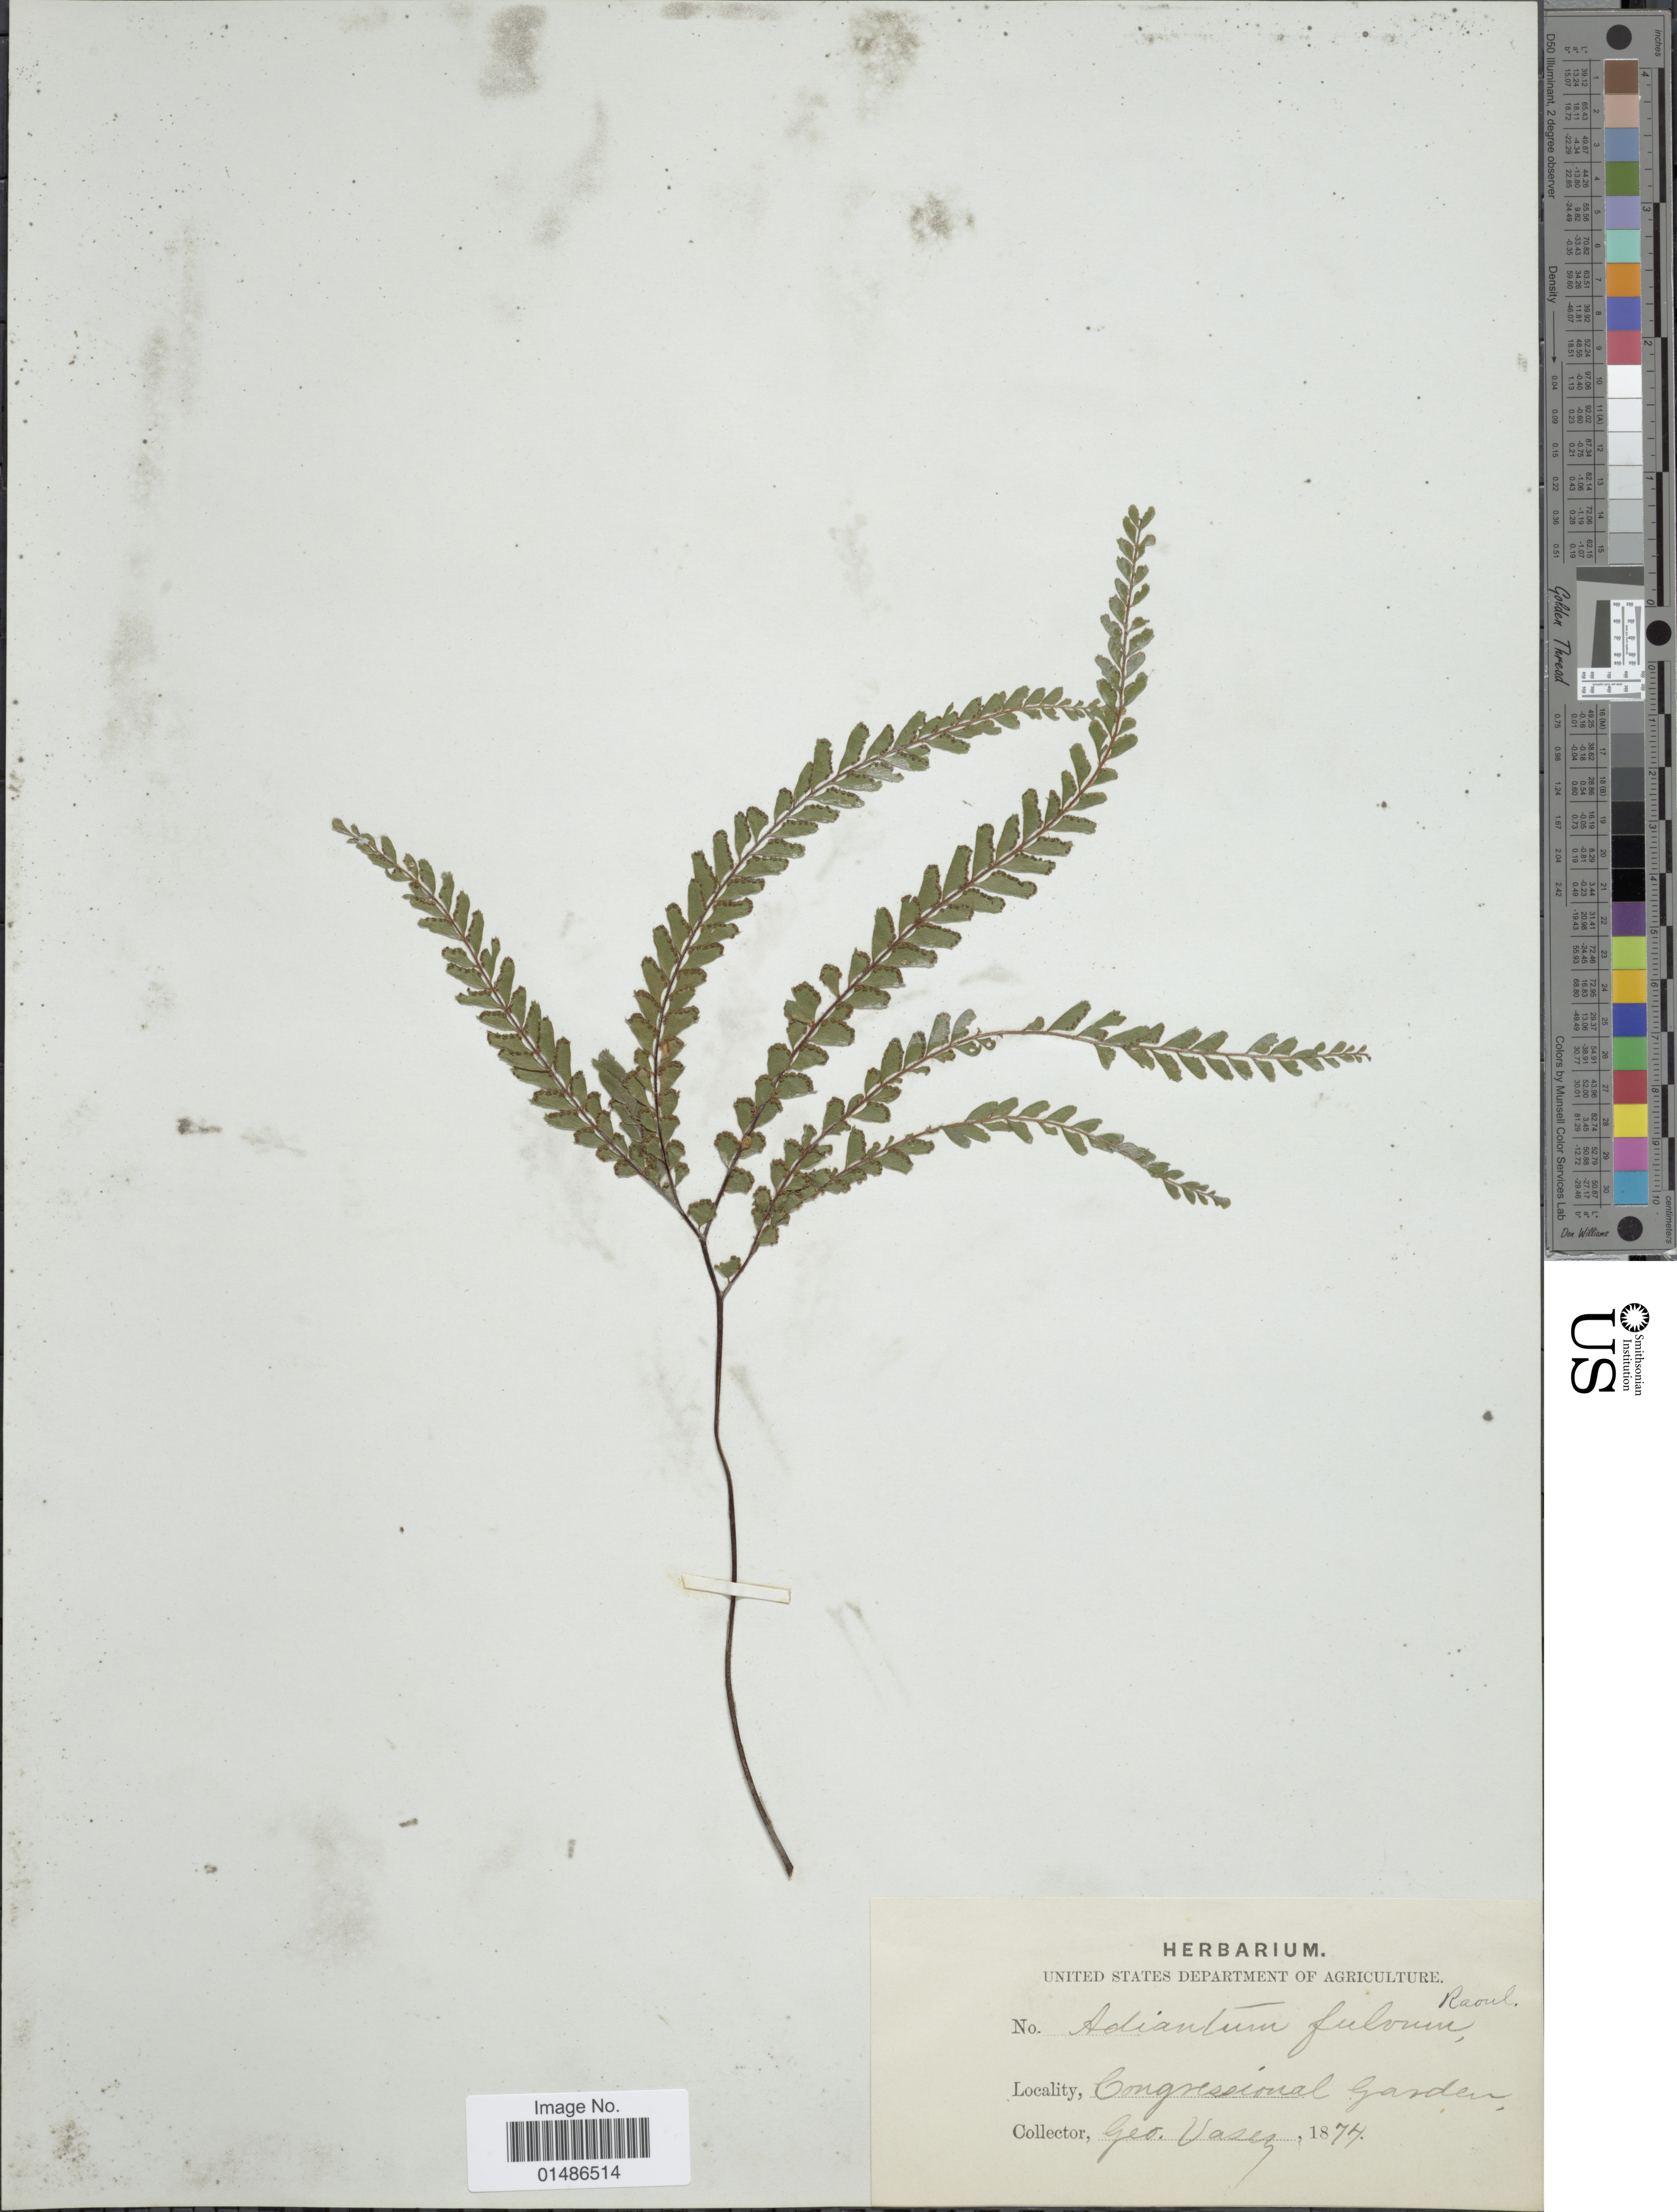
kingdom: Plantae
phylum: Tracheophyta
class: Polypodiopsida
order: Polypodiales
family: Pteridaceae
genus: Adiantum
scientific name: Adiantum fulvum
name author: M. Raoul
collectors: G. R. Vasey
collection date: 1874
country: United States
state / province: District of Columbia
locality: Congressional Garden.